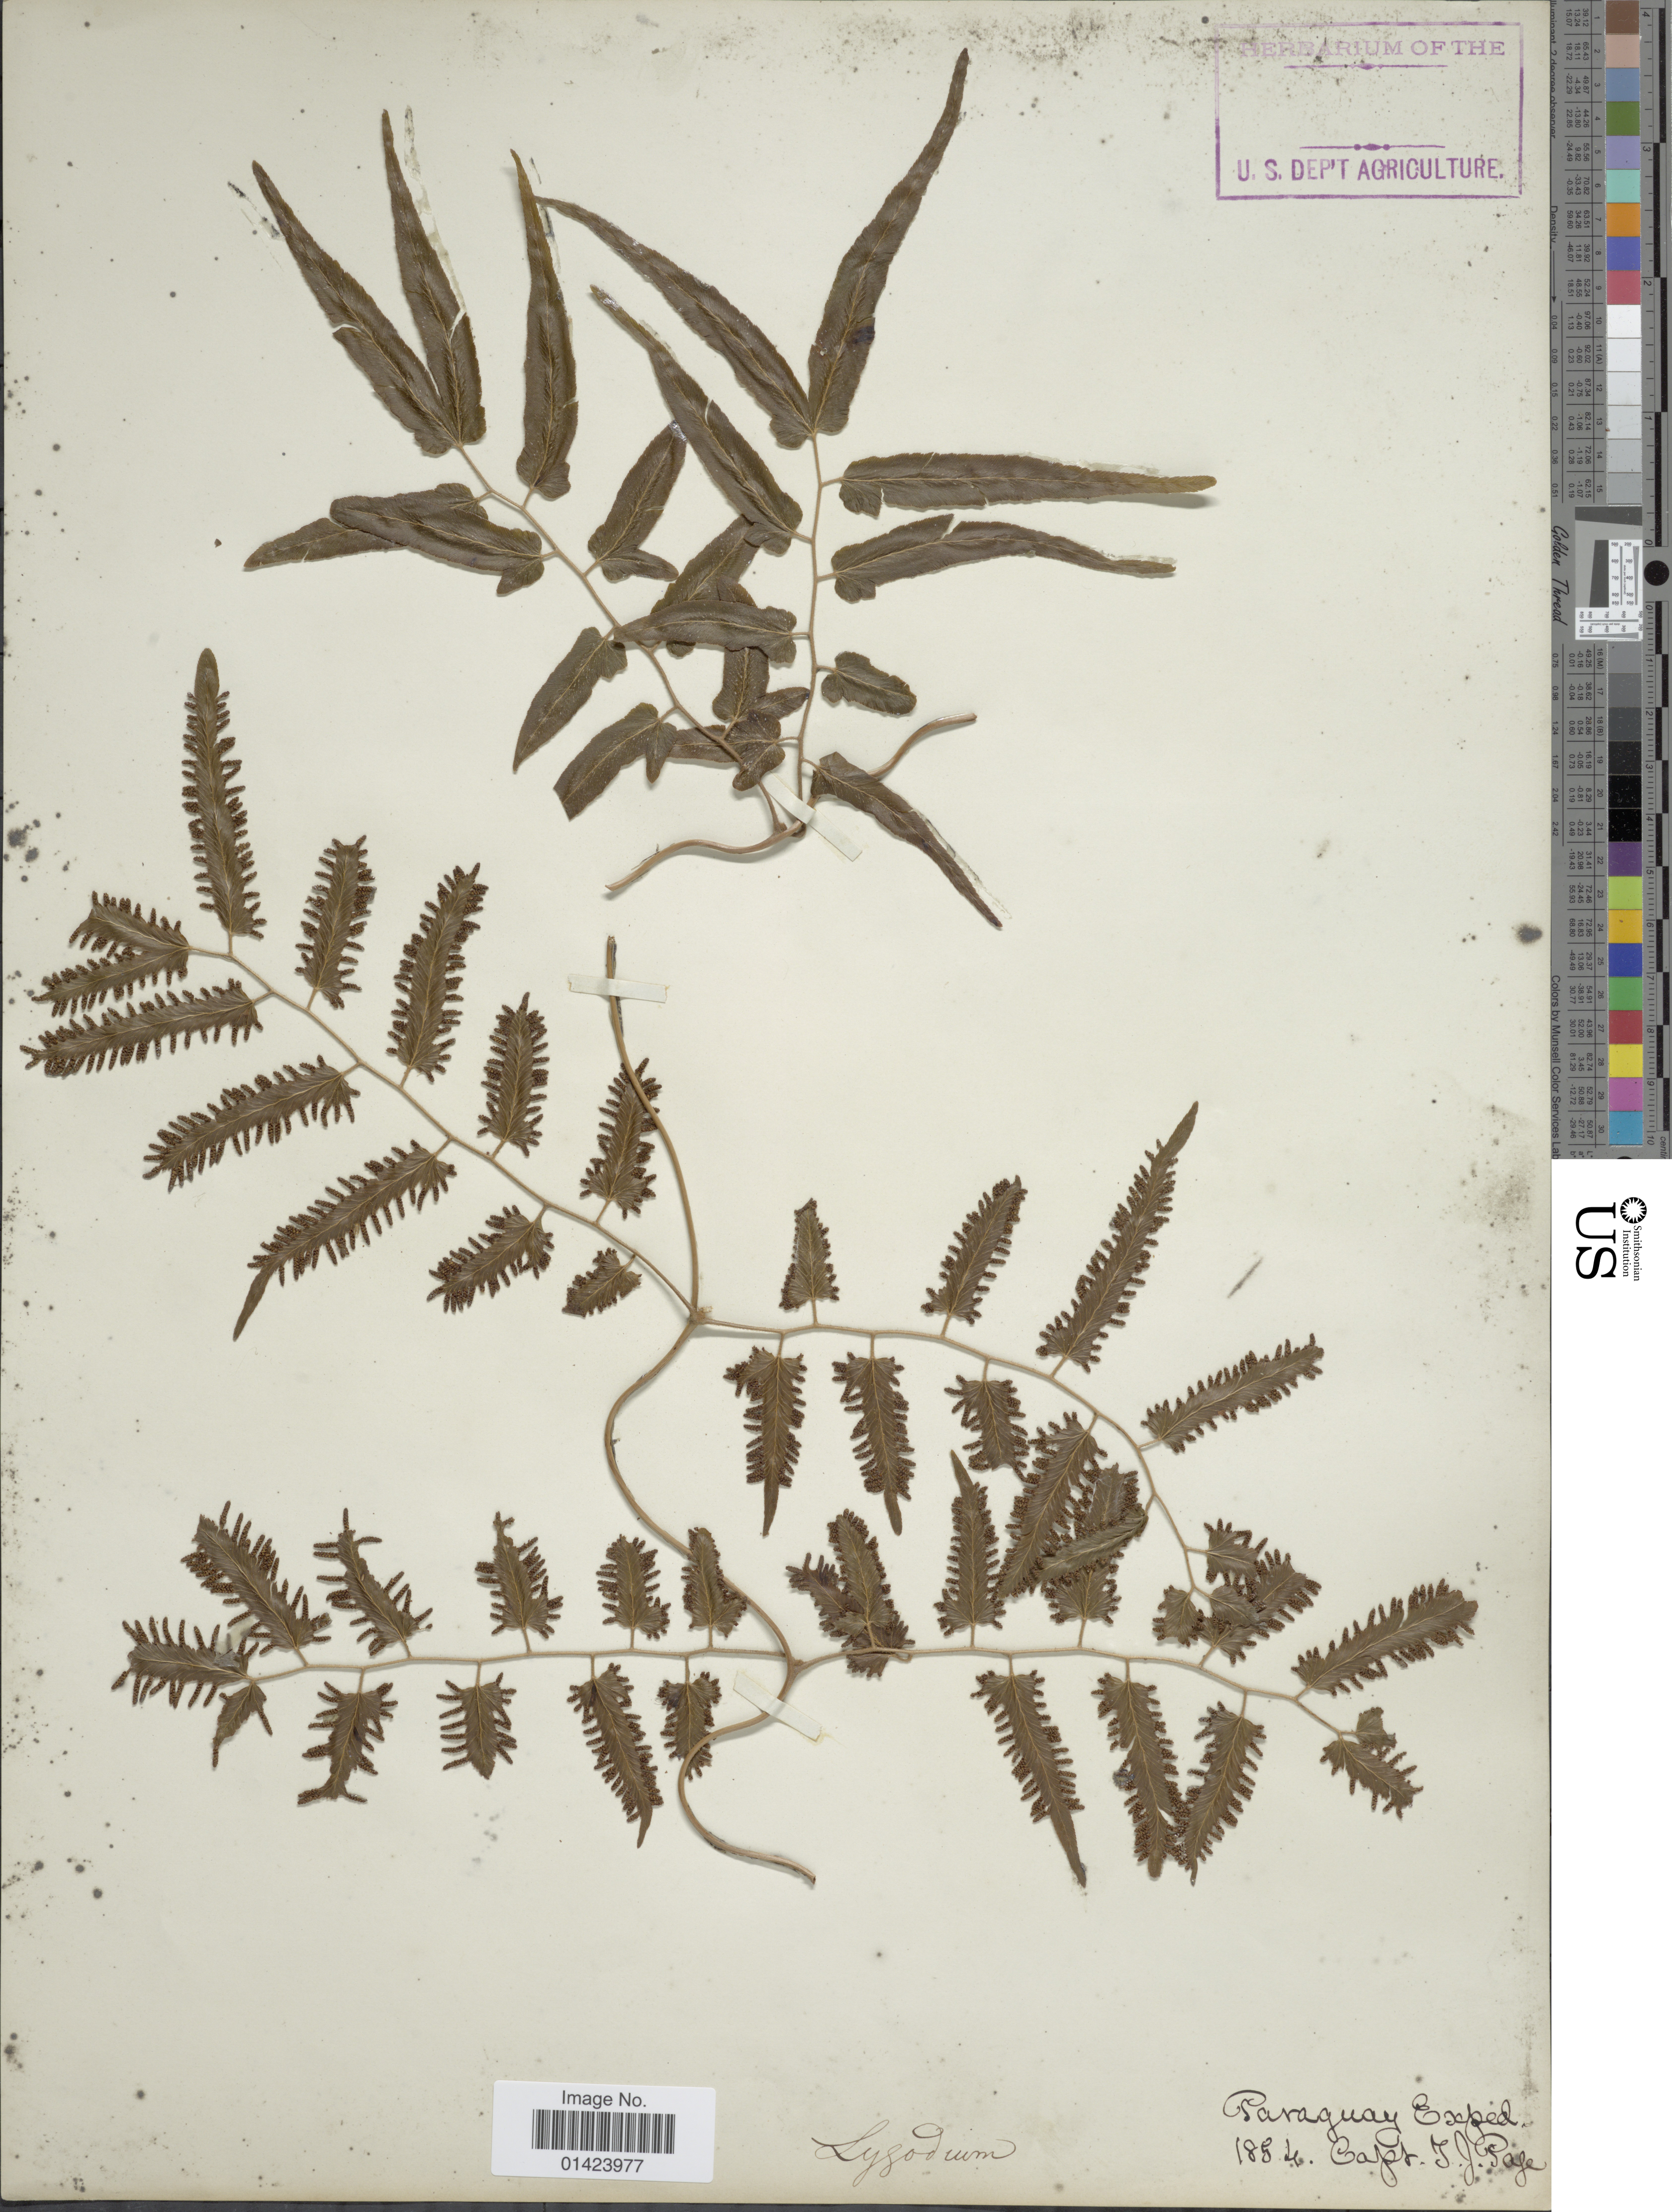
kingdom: Plantae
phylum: Tracheophyta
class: Polypodiopsida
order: Schizaeales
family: Lygodiaceae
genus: Lygodium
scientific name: Lygodium volubile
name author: Sw.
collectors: J. Pase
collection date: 1854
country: Paraguay